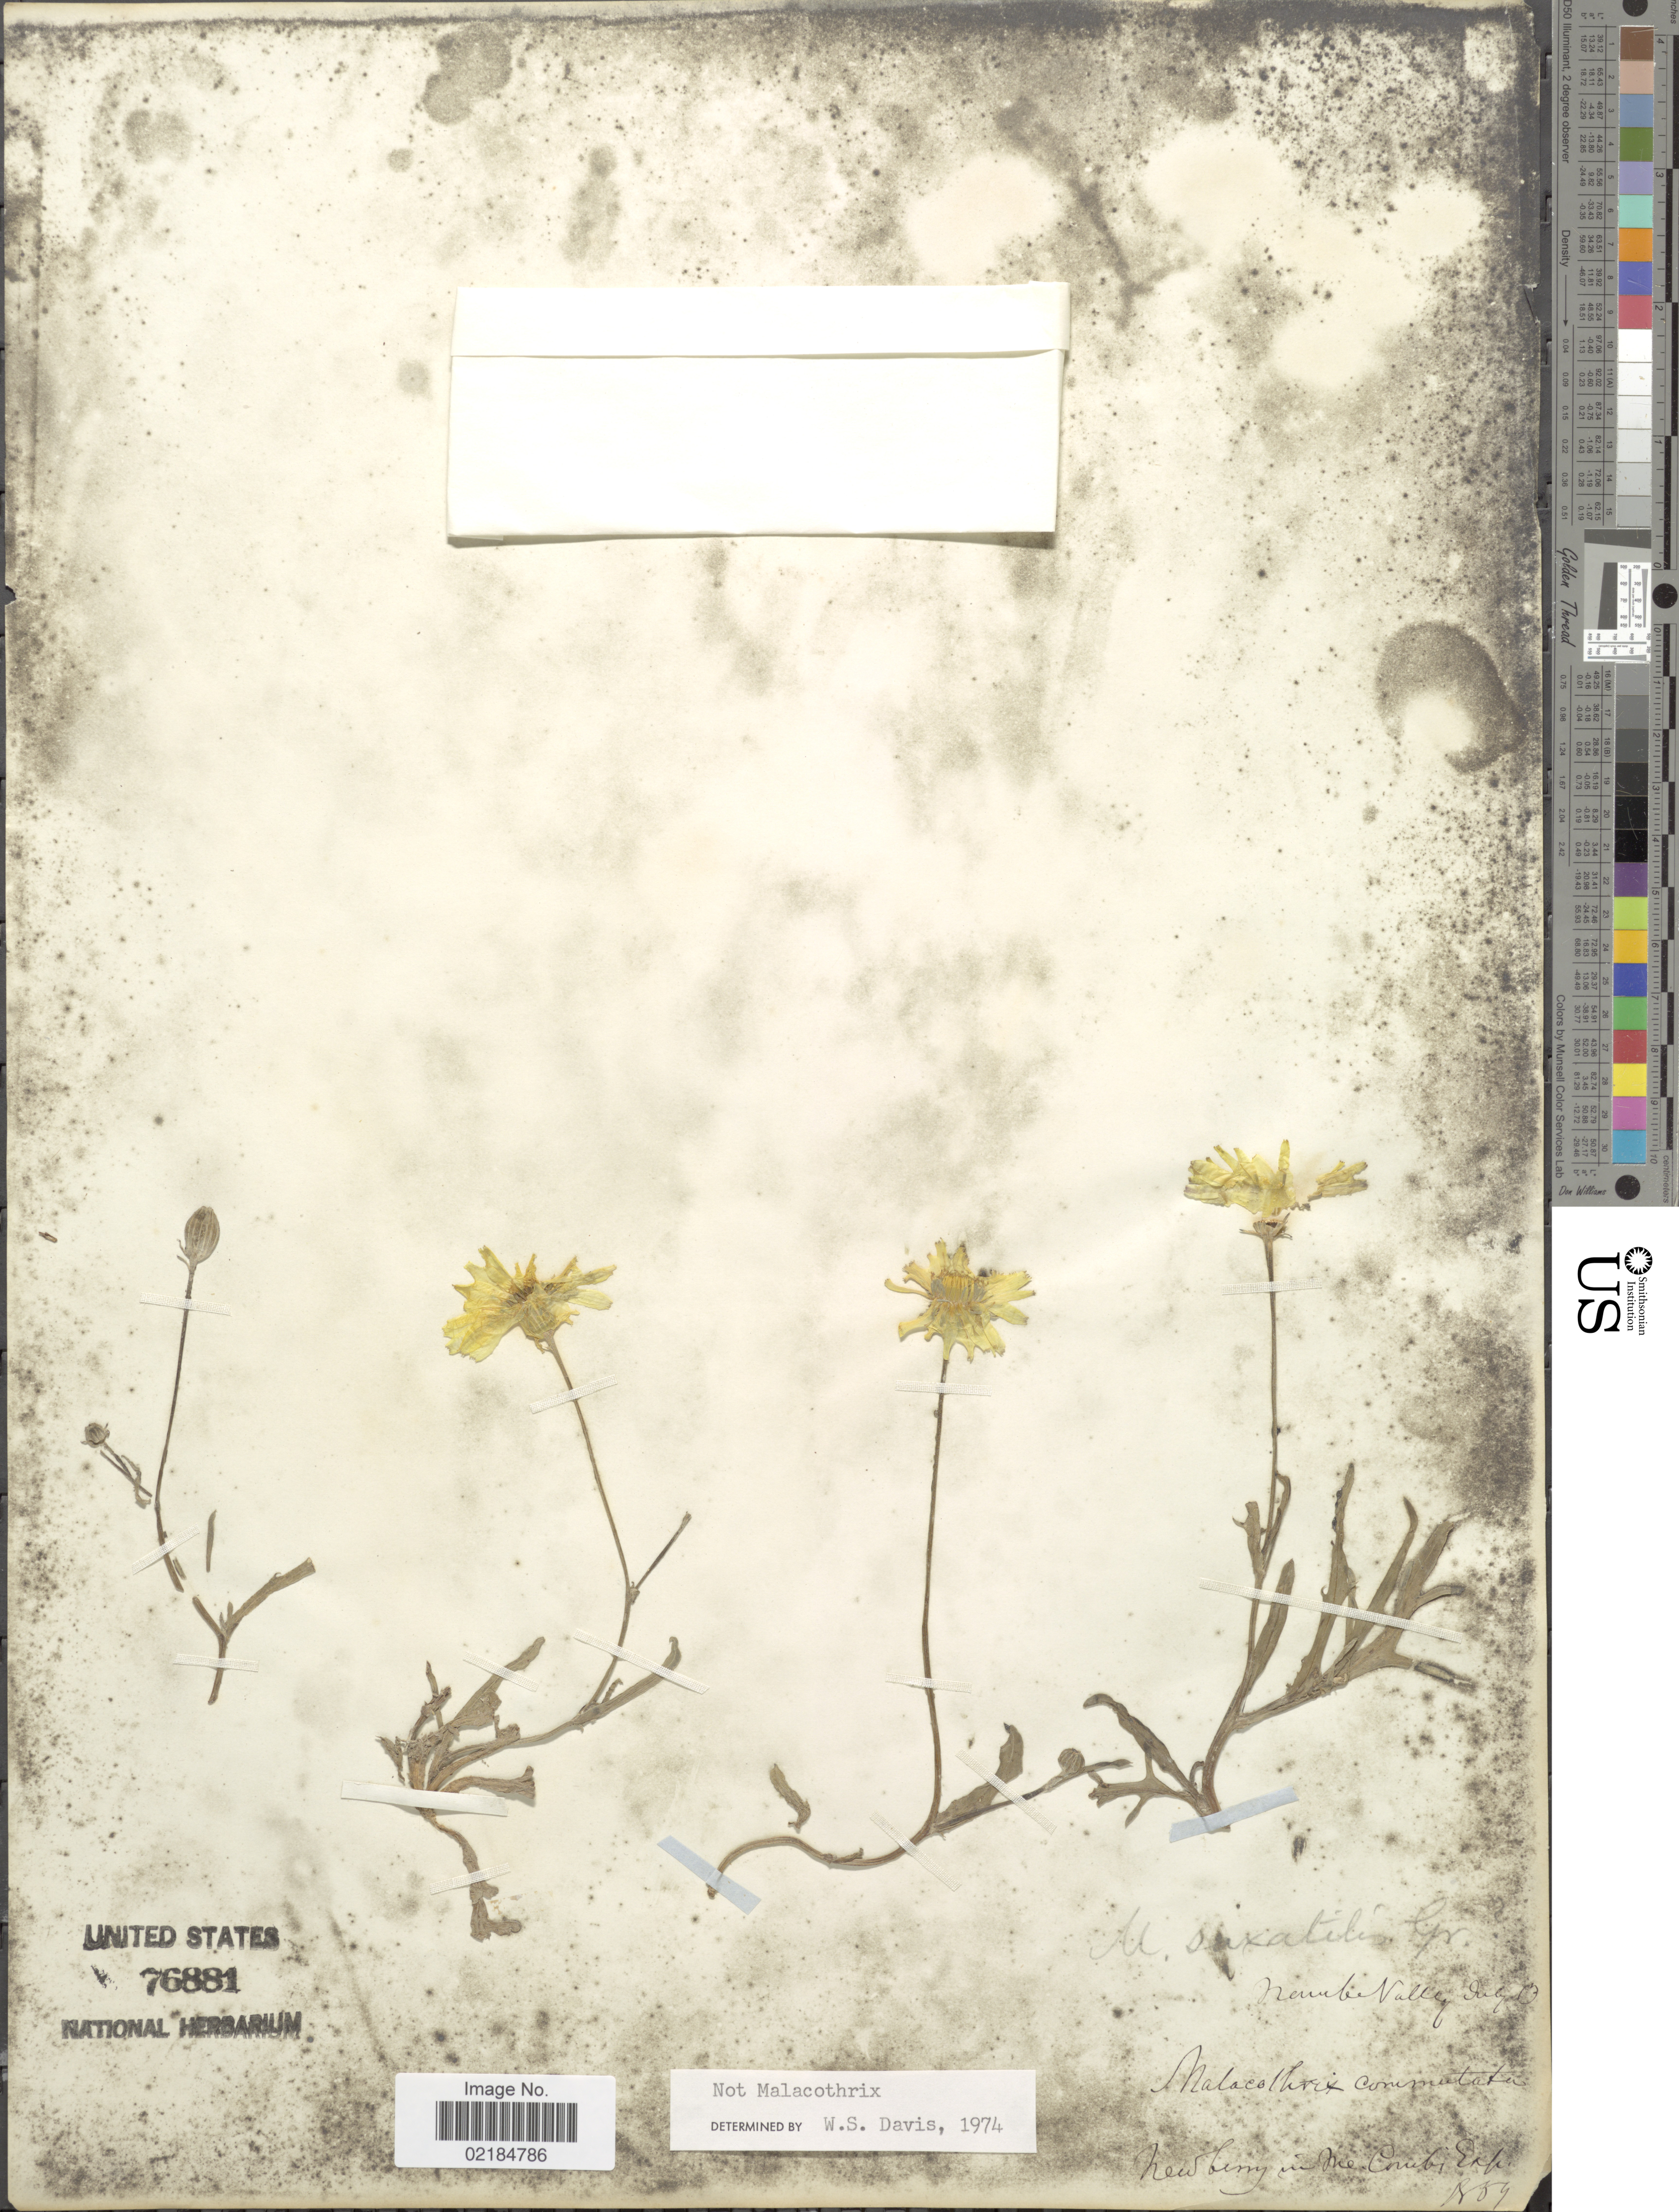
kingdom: Plantae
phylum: Tracheophyta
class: Magnoliopsida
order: Asterales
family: Asteraceae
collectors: J. S. Newberry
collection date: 1859-07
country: United States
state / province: New Mexico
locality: Nambe Valley, Newberry in McComb's Exp.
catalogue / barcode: US 76881